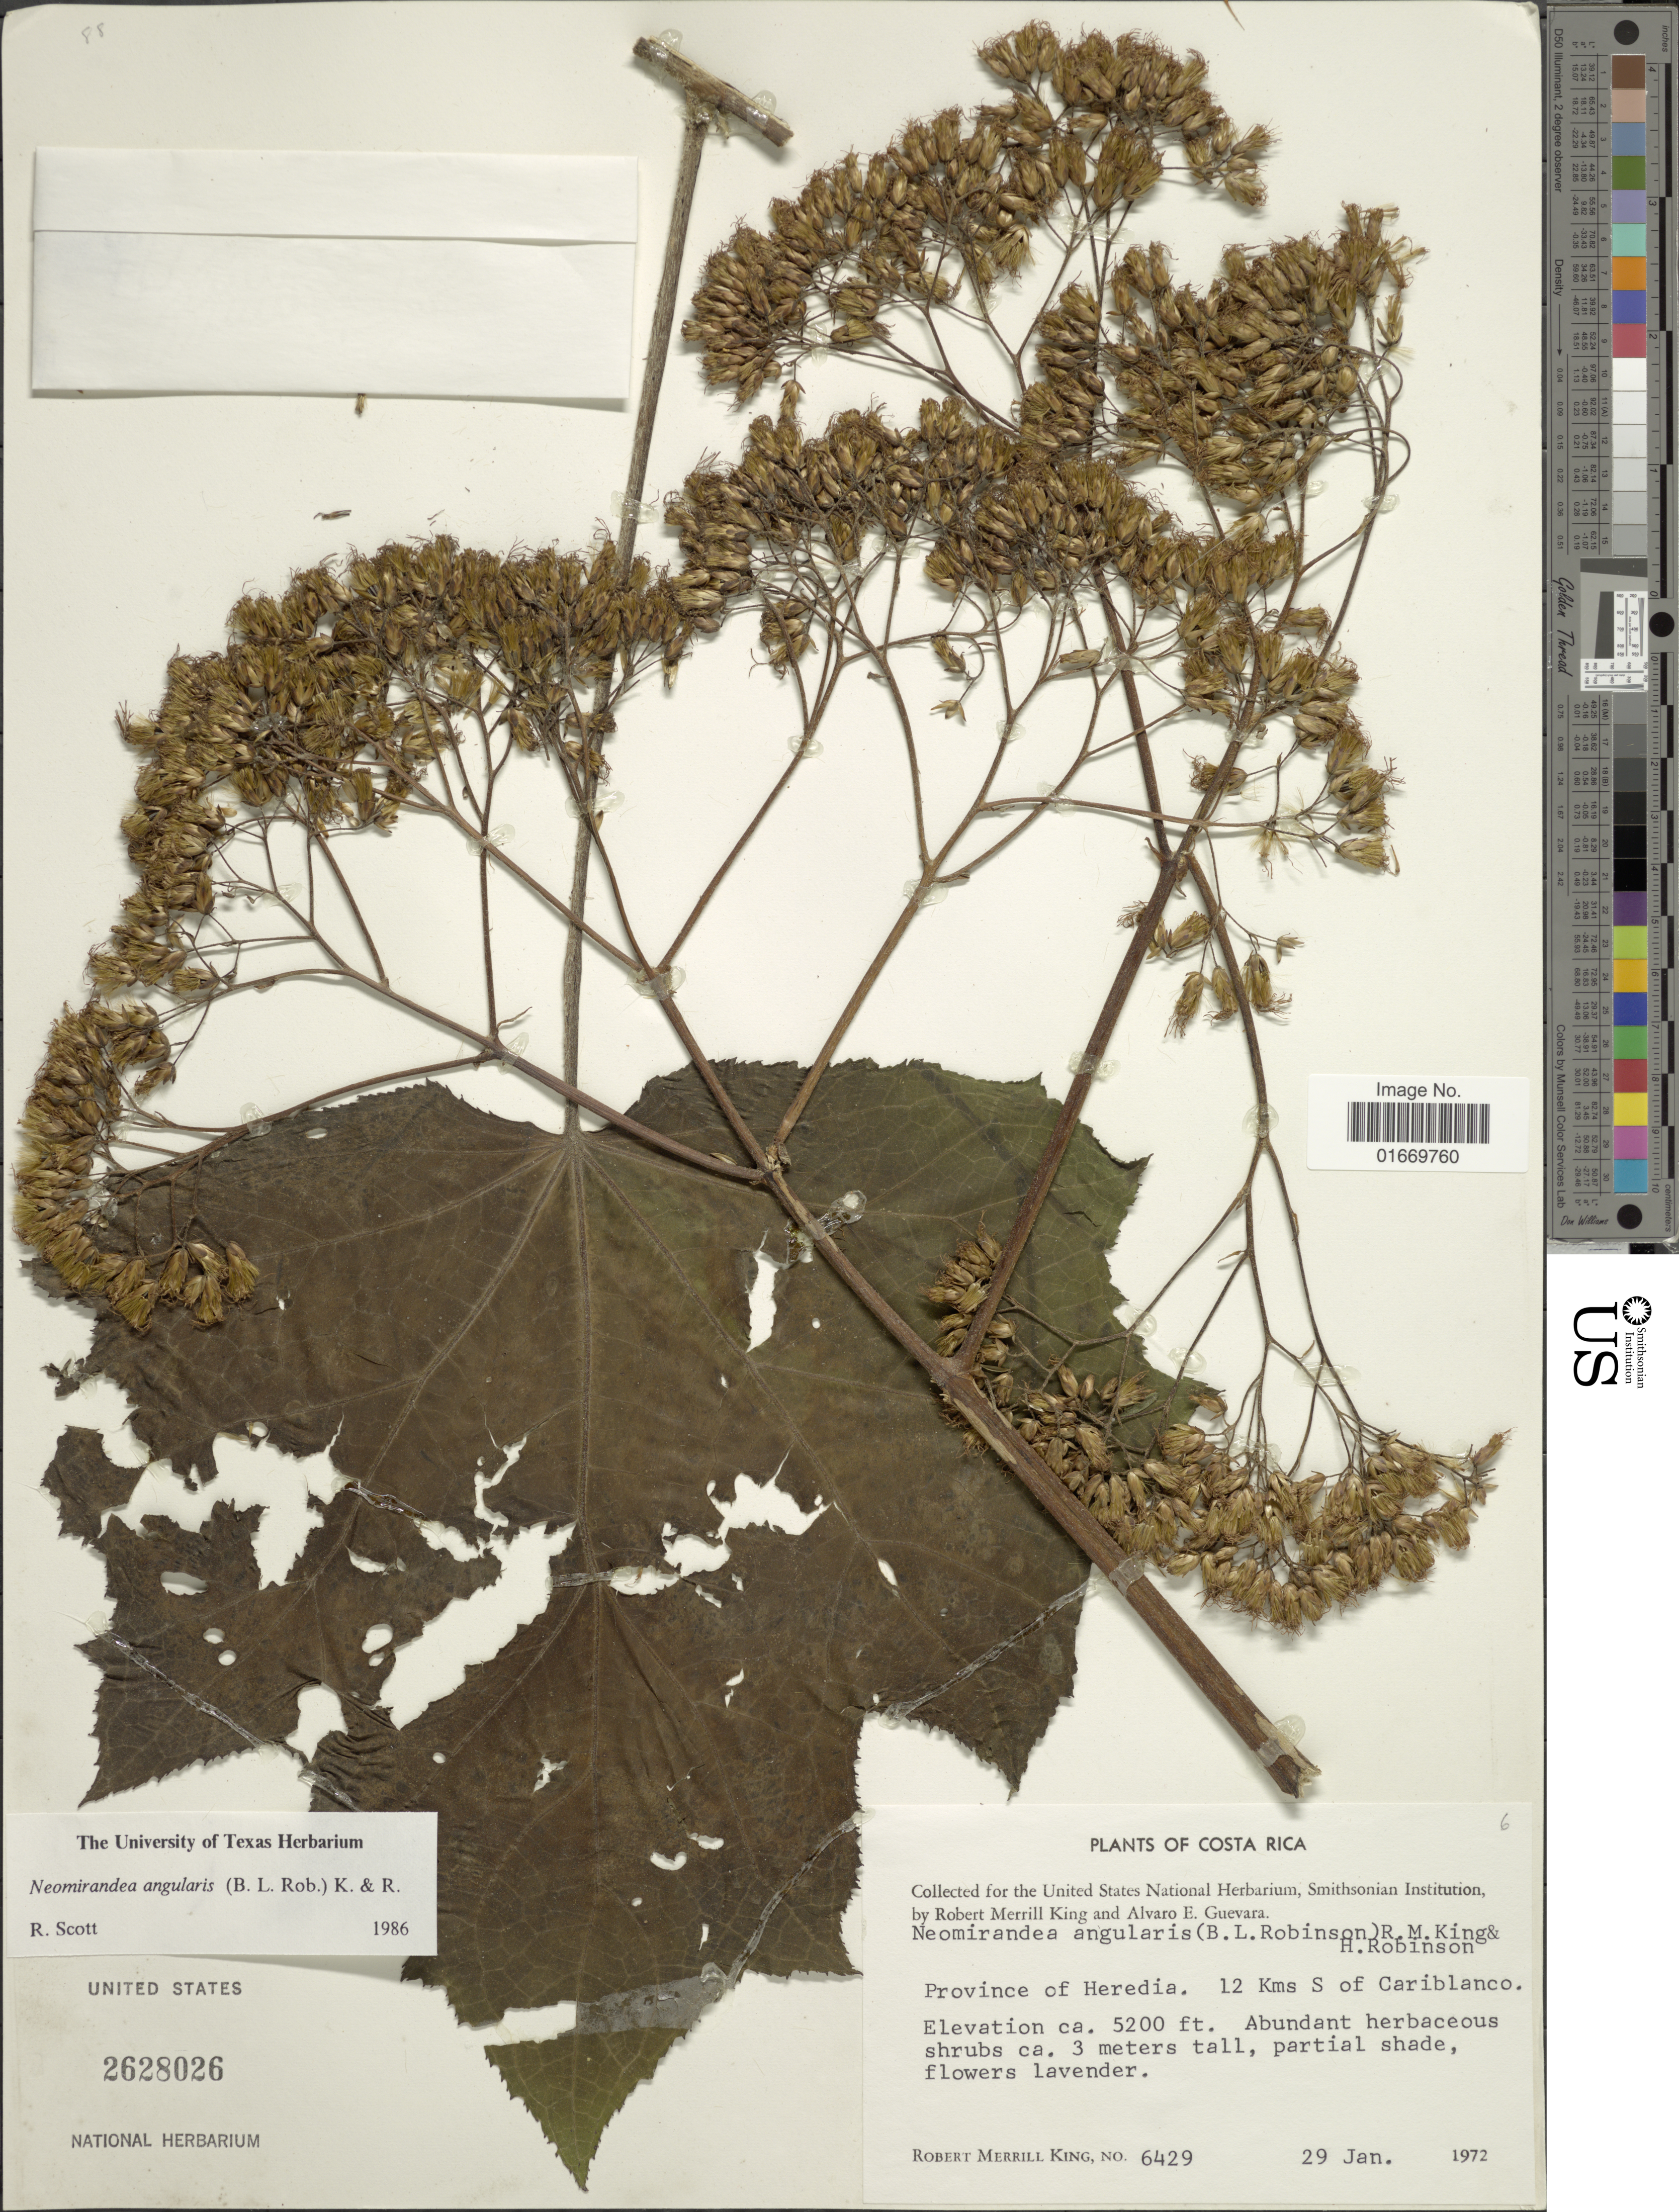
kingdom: Plantae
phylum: Tracheophyta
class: Magnoliopsida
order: Asterales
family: Asteraceae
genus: Neomirandea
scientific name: Neomirandea angularis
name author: (B.L. Rob.) R.M. King & H. Rob.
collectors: R. M. King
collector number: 6429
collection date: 1972-01-29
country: Costa Rica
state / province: Heredia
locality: Costa Rica. Province of Heredia, 12 Kms S of Cariblanco.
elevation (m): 1585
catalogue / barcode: US 2628026